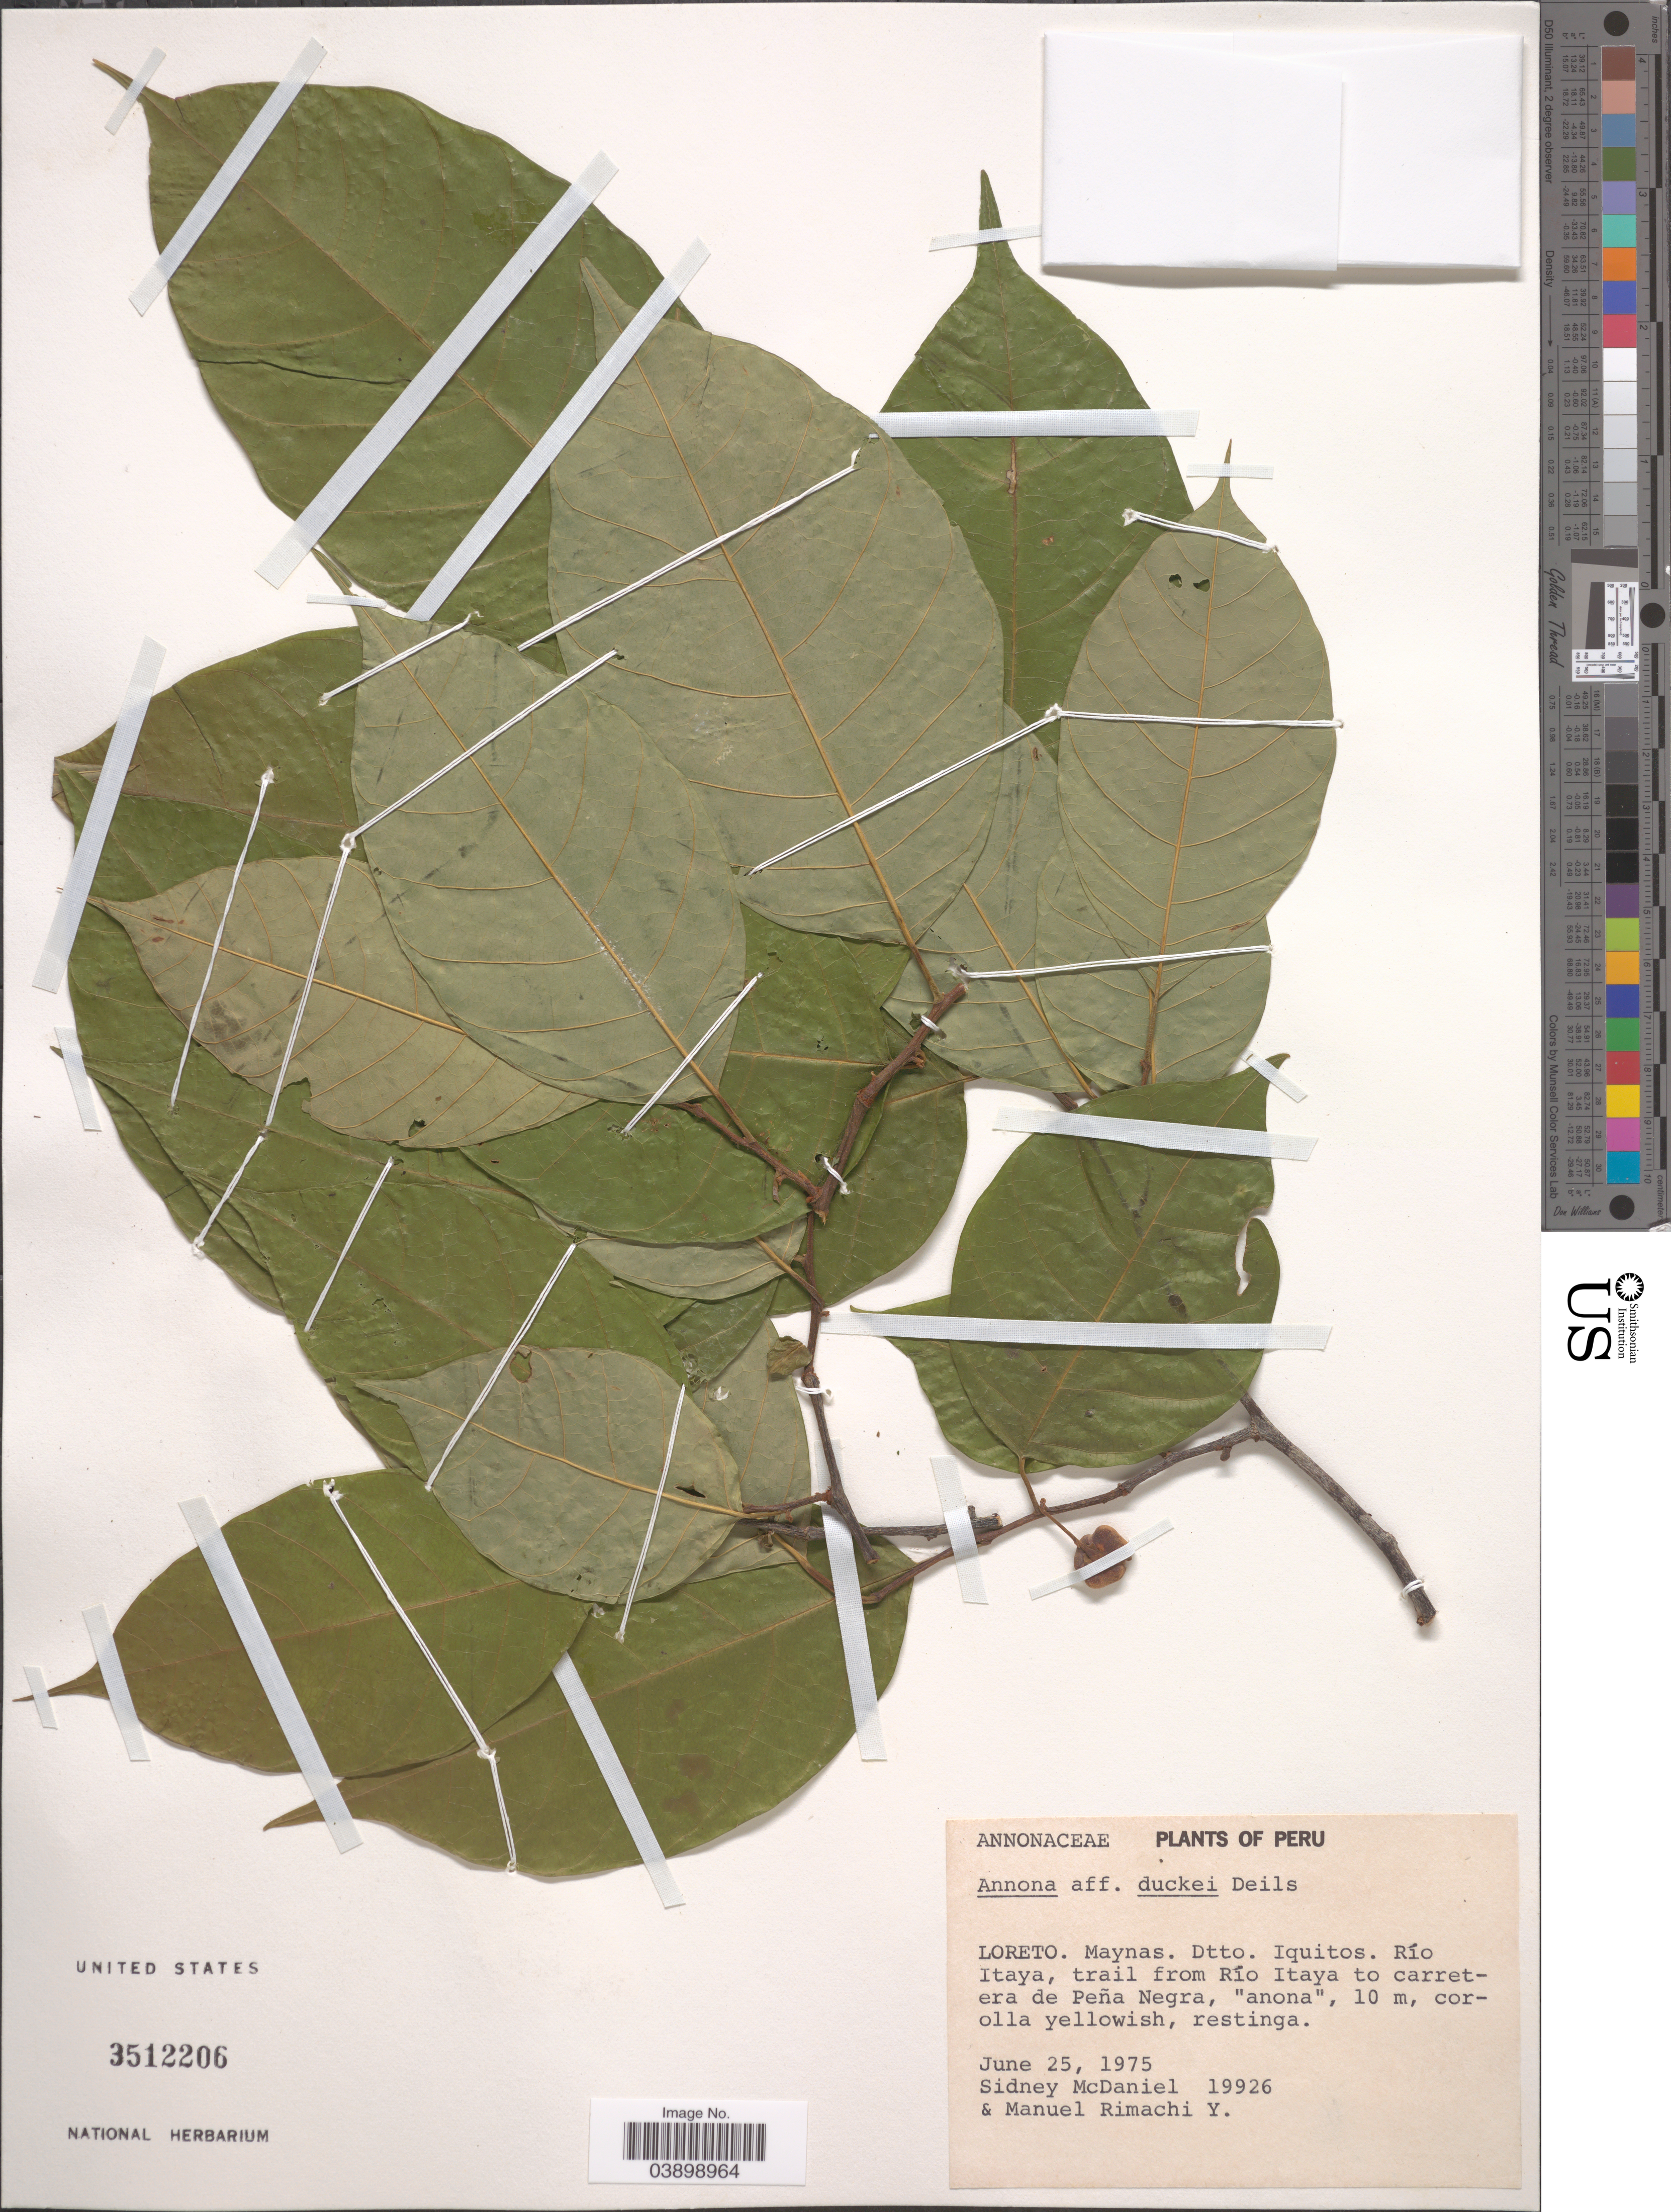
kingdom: Plantae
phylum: Tracheophyta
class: Magnoliopsida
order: Magnoliales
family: Annonaceae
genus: Annona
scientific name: Annona duckei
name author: Diels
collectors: S. McDaniel & M. Rimachi Y.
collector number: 19926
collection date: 1975-06-25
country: Peru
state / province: Loreto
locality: Maynas. Dtto. Iquitos. Río Itaya, trail from Río Itaya to carretera de Peña Negra.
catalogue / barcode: US 3512206